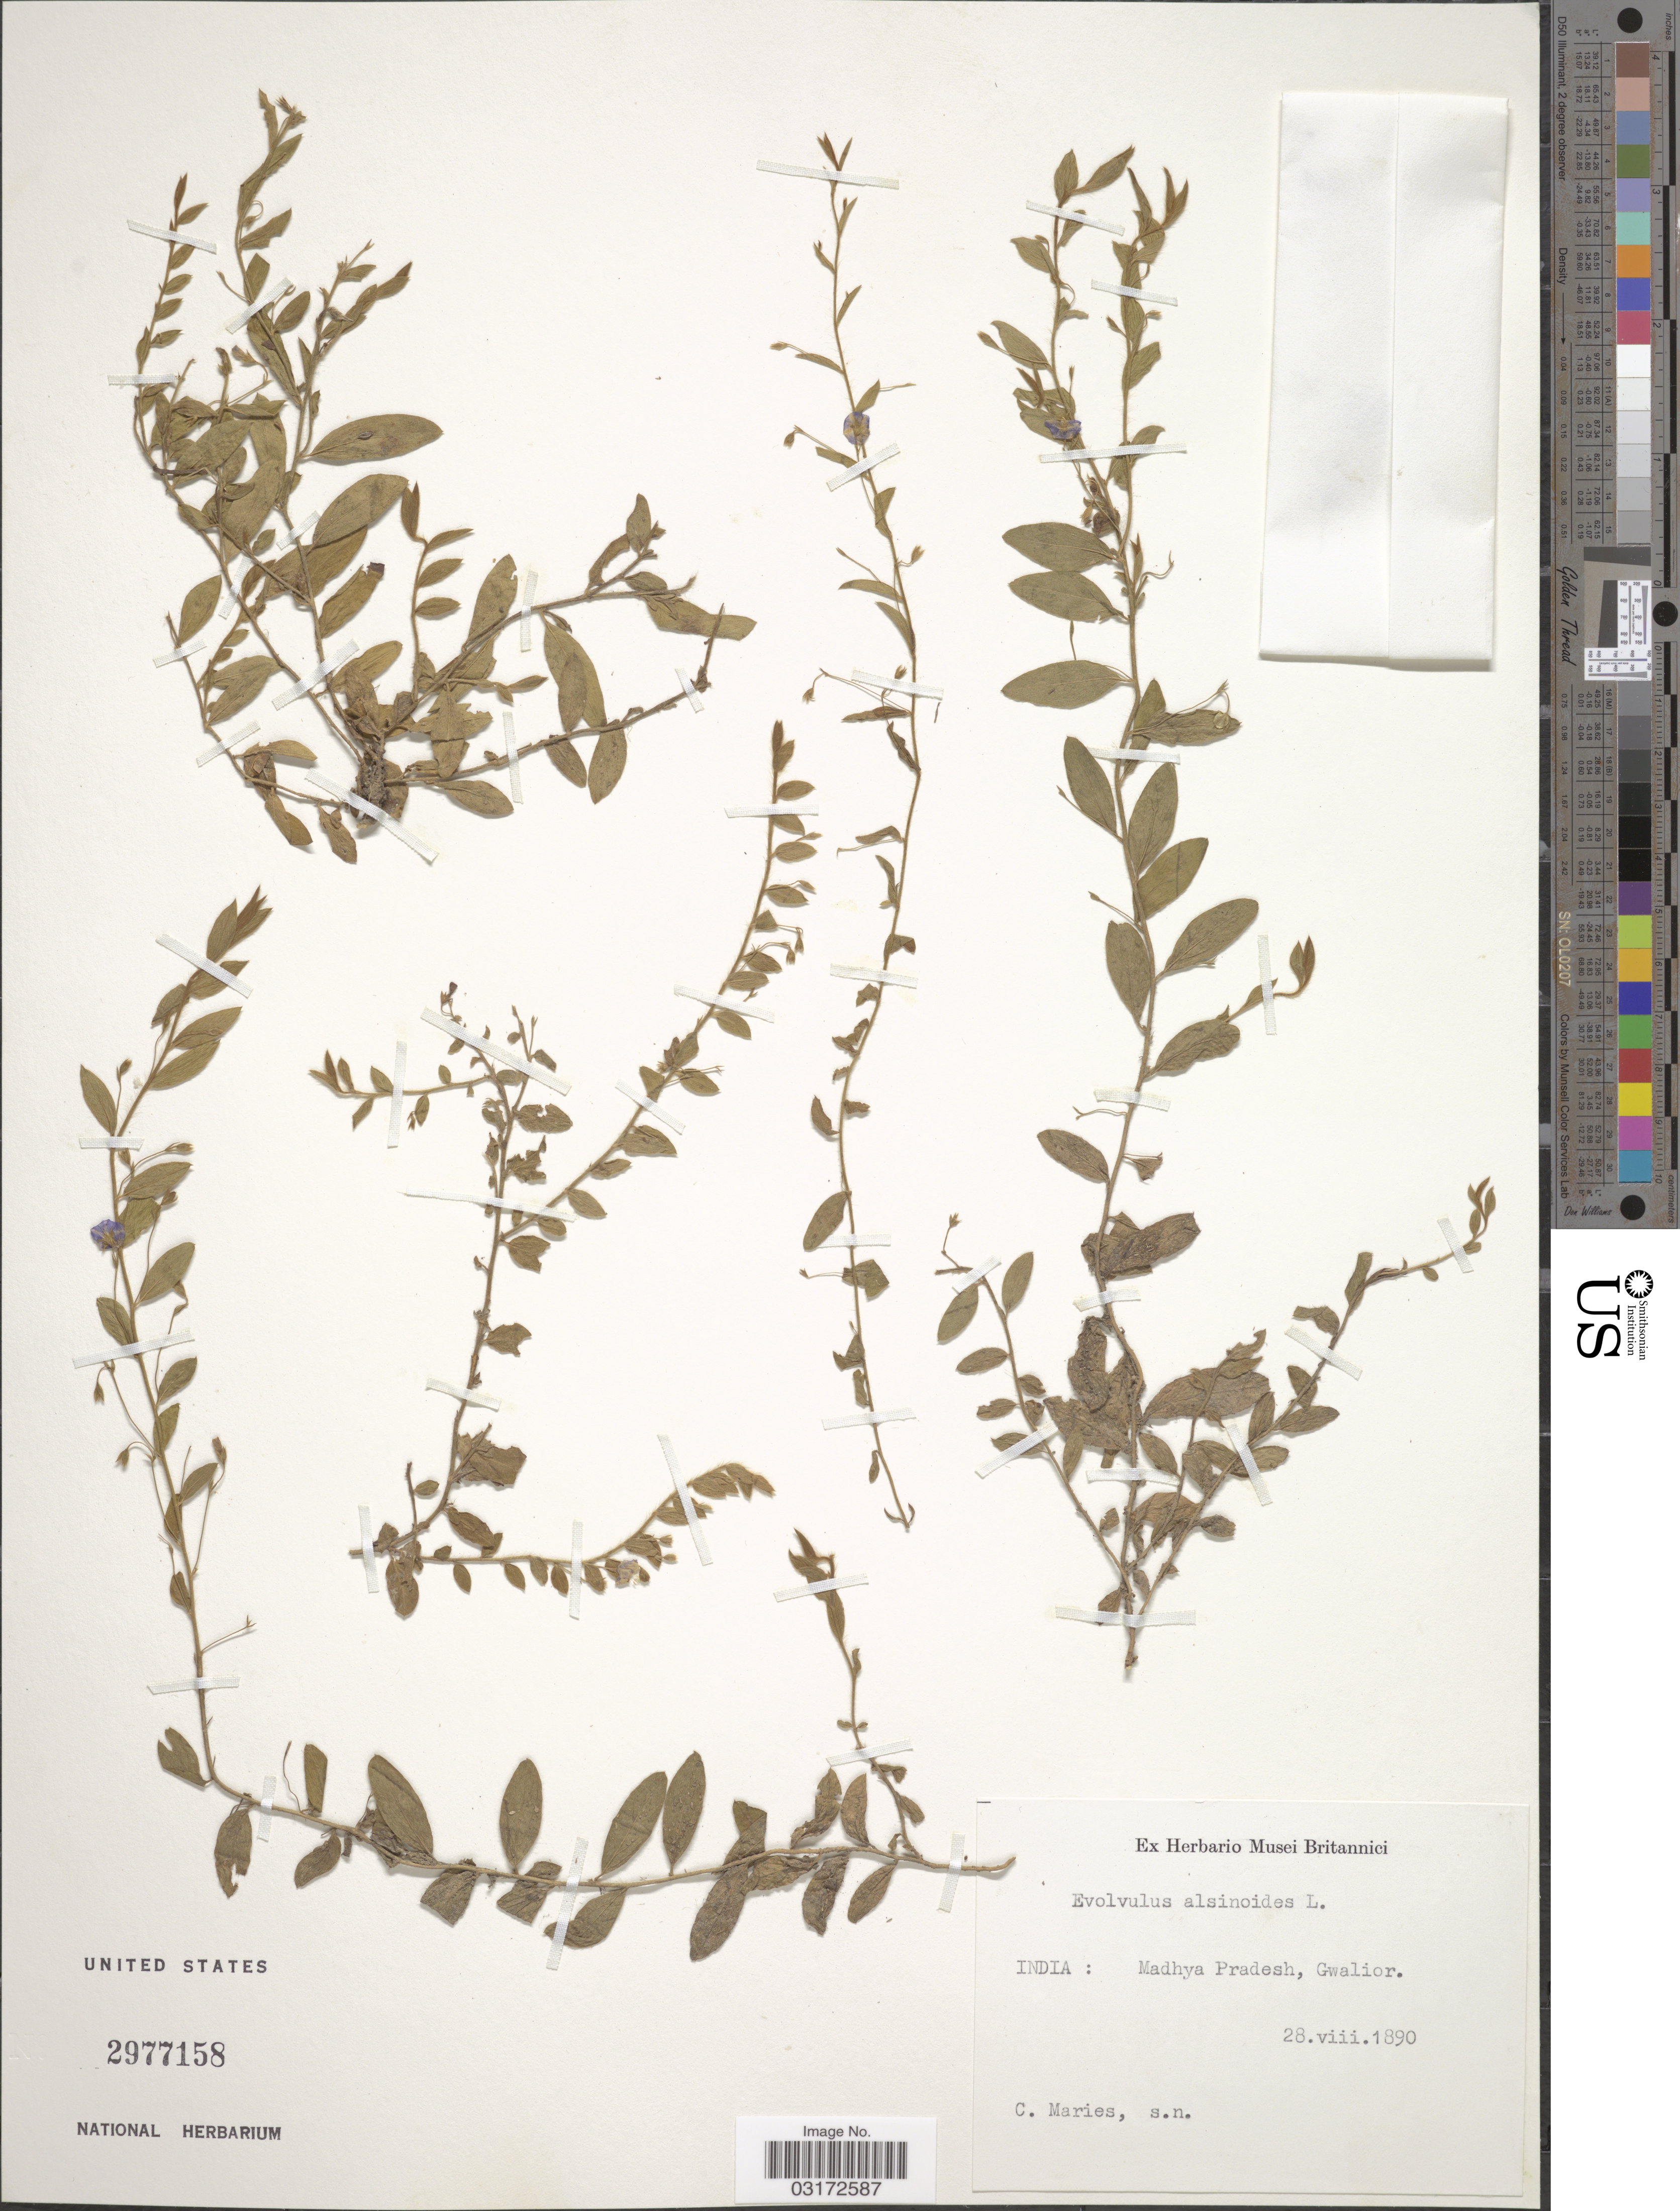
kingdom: Plantae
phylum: Tracheophyta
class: Magnoliopsida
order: Solanales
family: Convolvulaceae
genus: Evolvulus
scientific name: Evolvulus alsinoides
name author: (L.) L.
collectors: C. Maries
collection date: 1890-08-28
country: India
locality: Madhya Pradesh, Gwalior.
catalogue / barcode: US 2977158